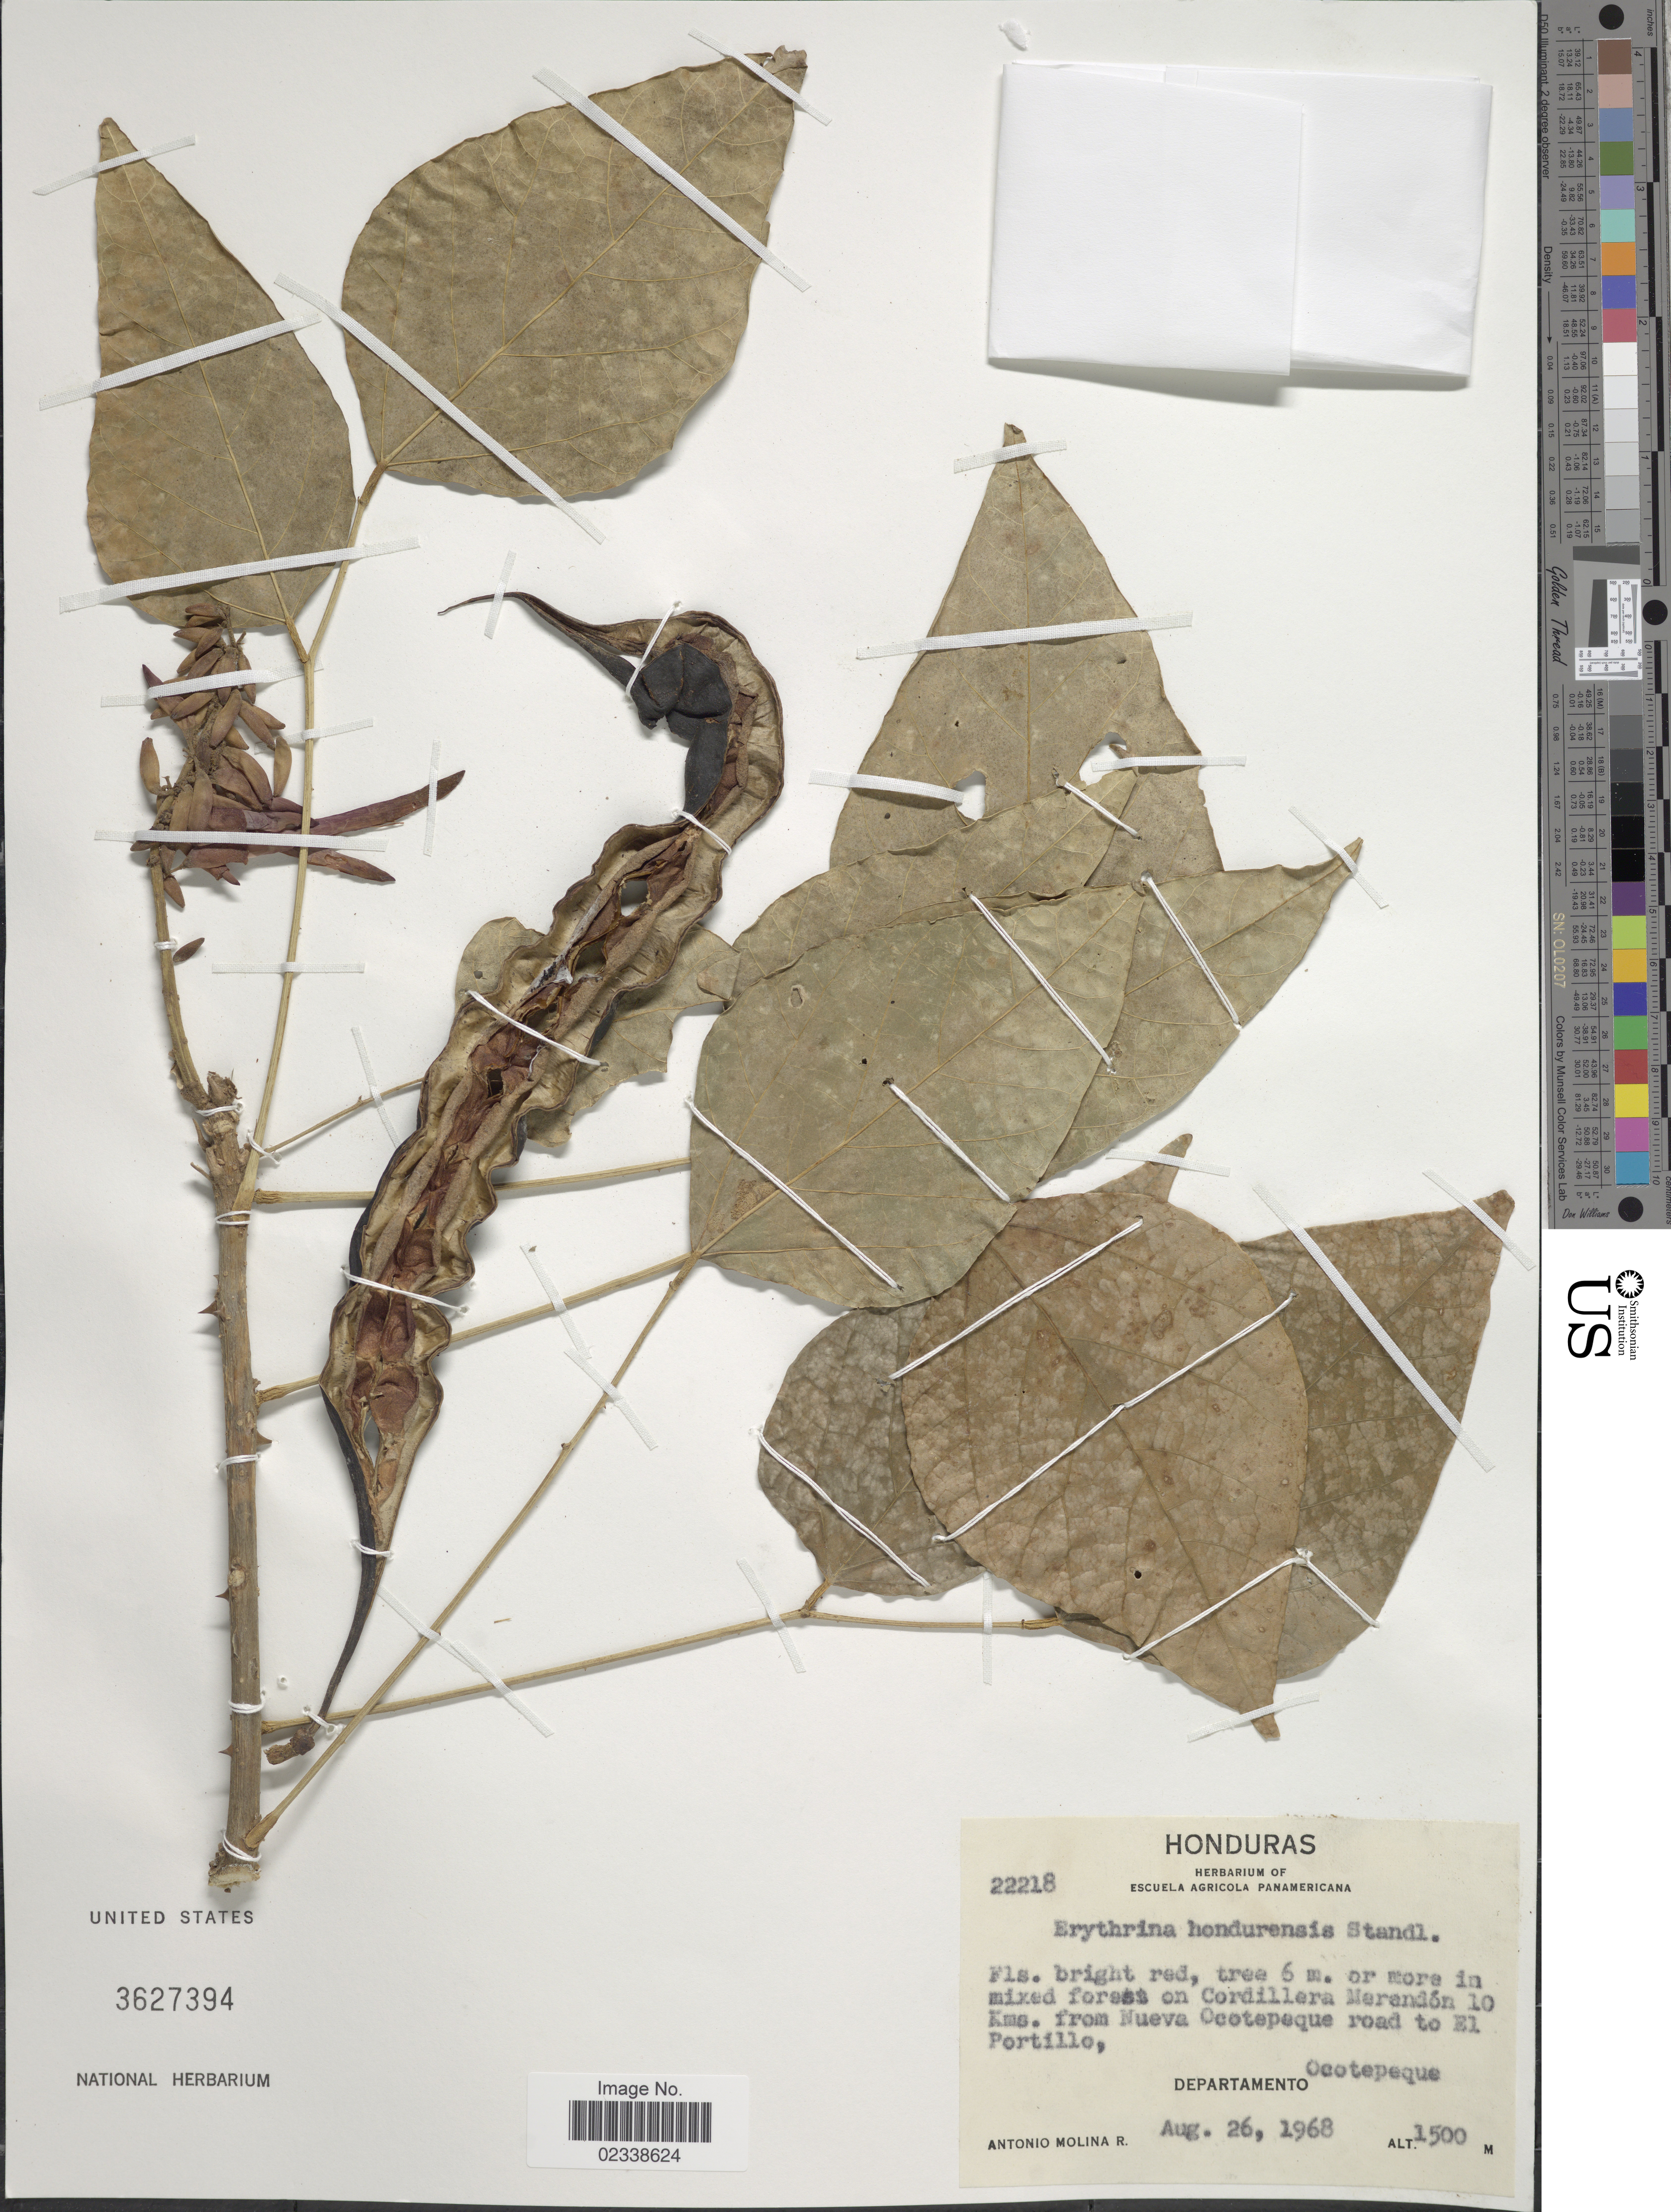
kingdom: Plantae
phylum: Tracheophyta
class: Magnoliopsida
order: Fabales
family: Fabaceae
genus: Erythrina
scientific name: Erythrina hondurensis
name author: Standl.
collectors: A. Molina R.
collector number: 22218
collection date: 1968-08-26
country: Honduras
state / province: Ocotepeque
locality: Cordillera Merandan 10 km. from Nueva Ocotepeque road to El Portillo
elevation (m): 1500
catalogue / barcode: US 3627394